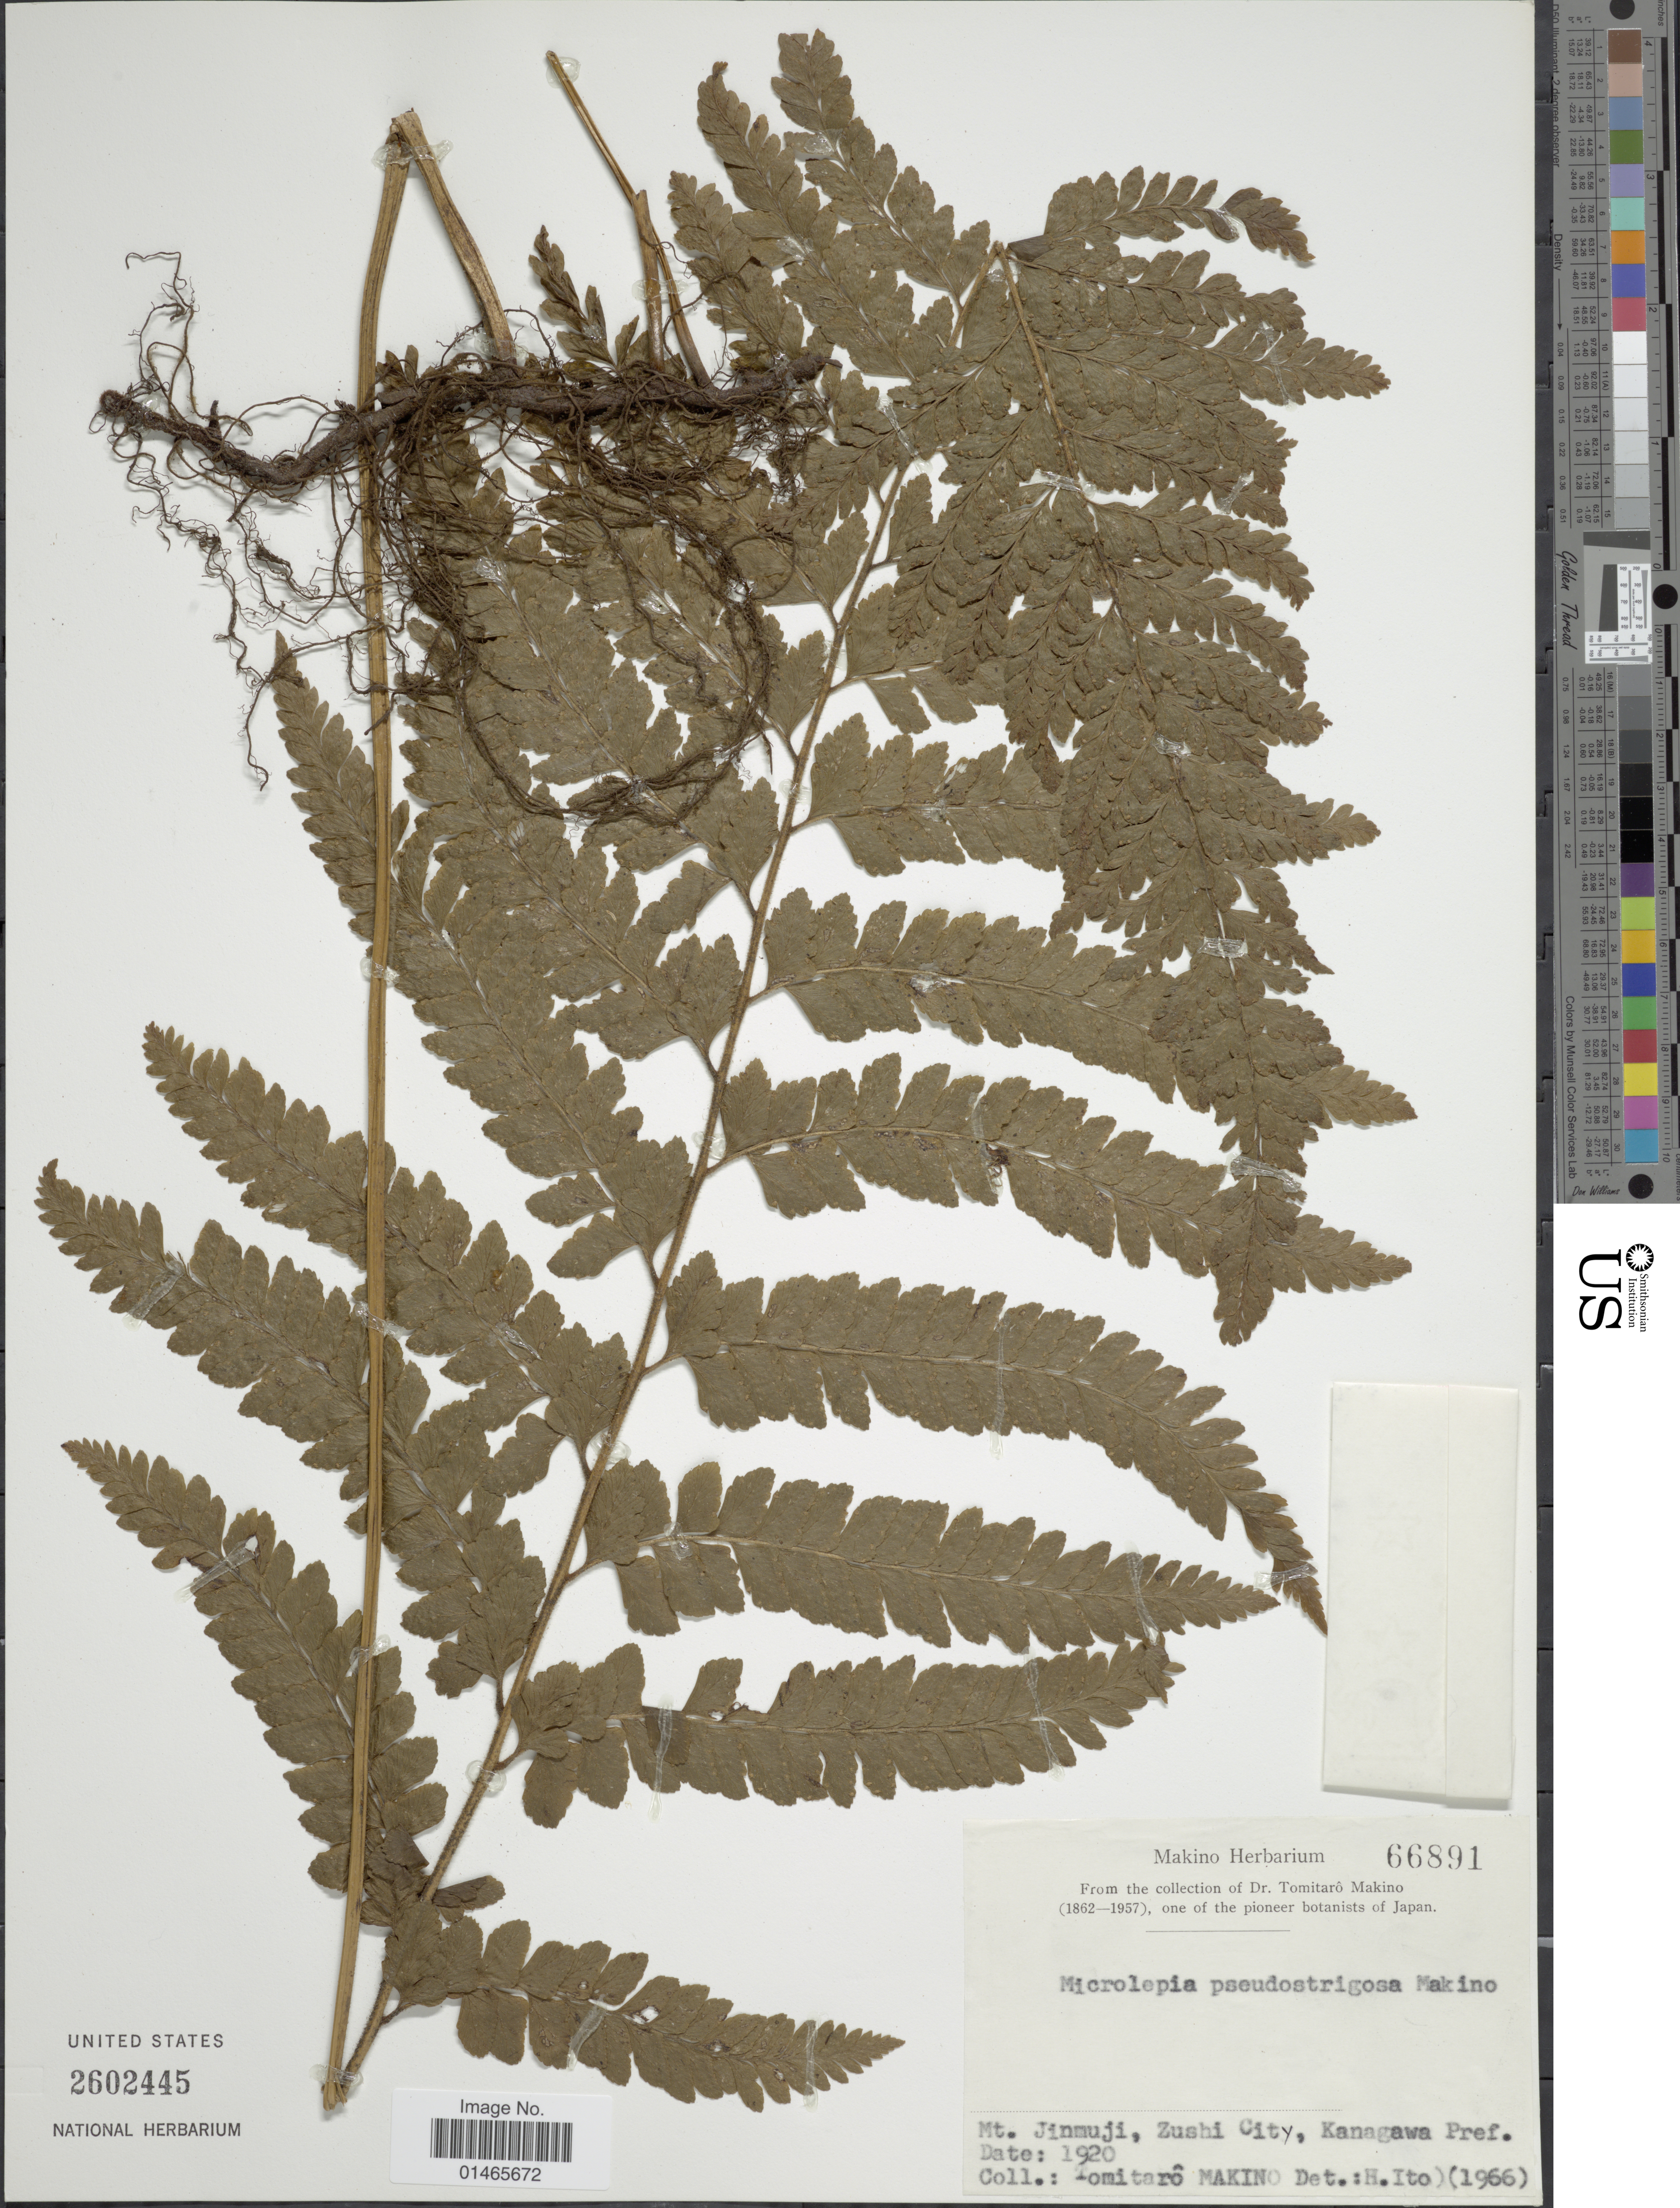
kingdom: Plantae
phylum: Tracheophyta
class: Polypodiopsida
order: Polypodiales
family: Dennstaedtiaceae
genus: Microlepia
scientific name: Microlepia pseudostrigosa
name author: Makino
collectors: T. Makino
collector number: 66891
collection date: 1920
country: Japan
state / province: Kanagawa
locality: Mt. Jinmuji, Zushi City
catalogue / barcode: US 2602445